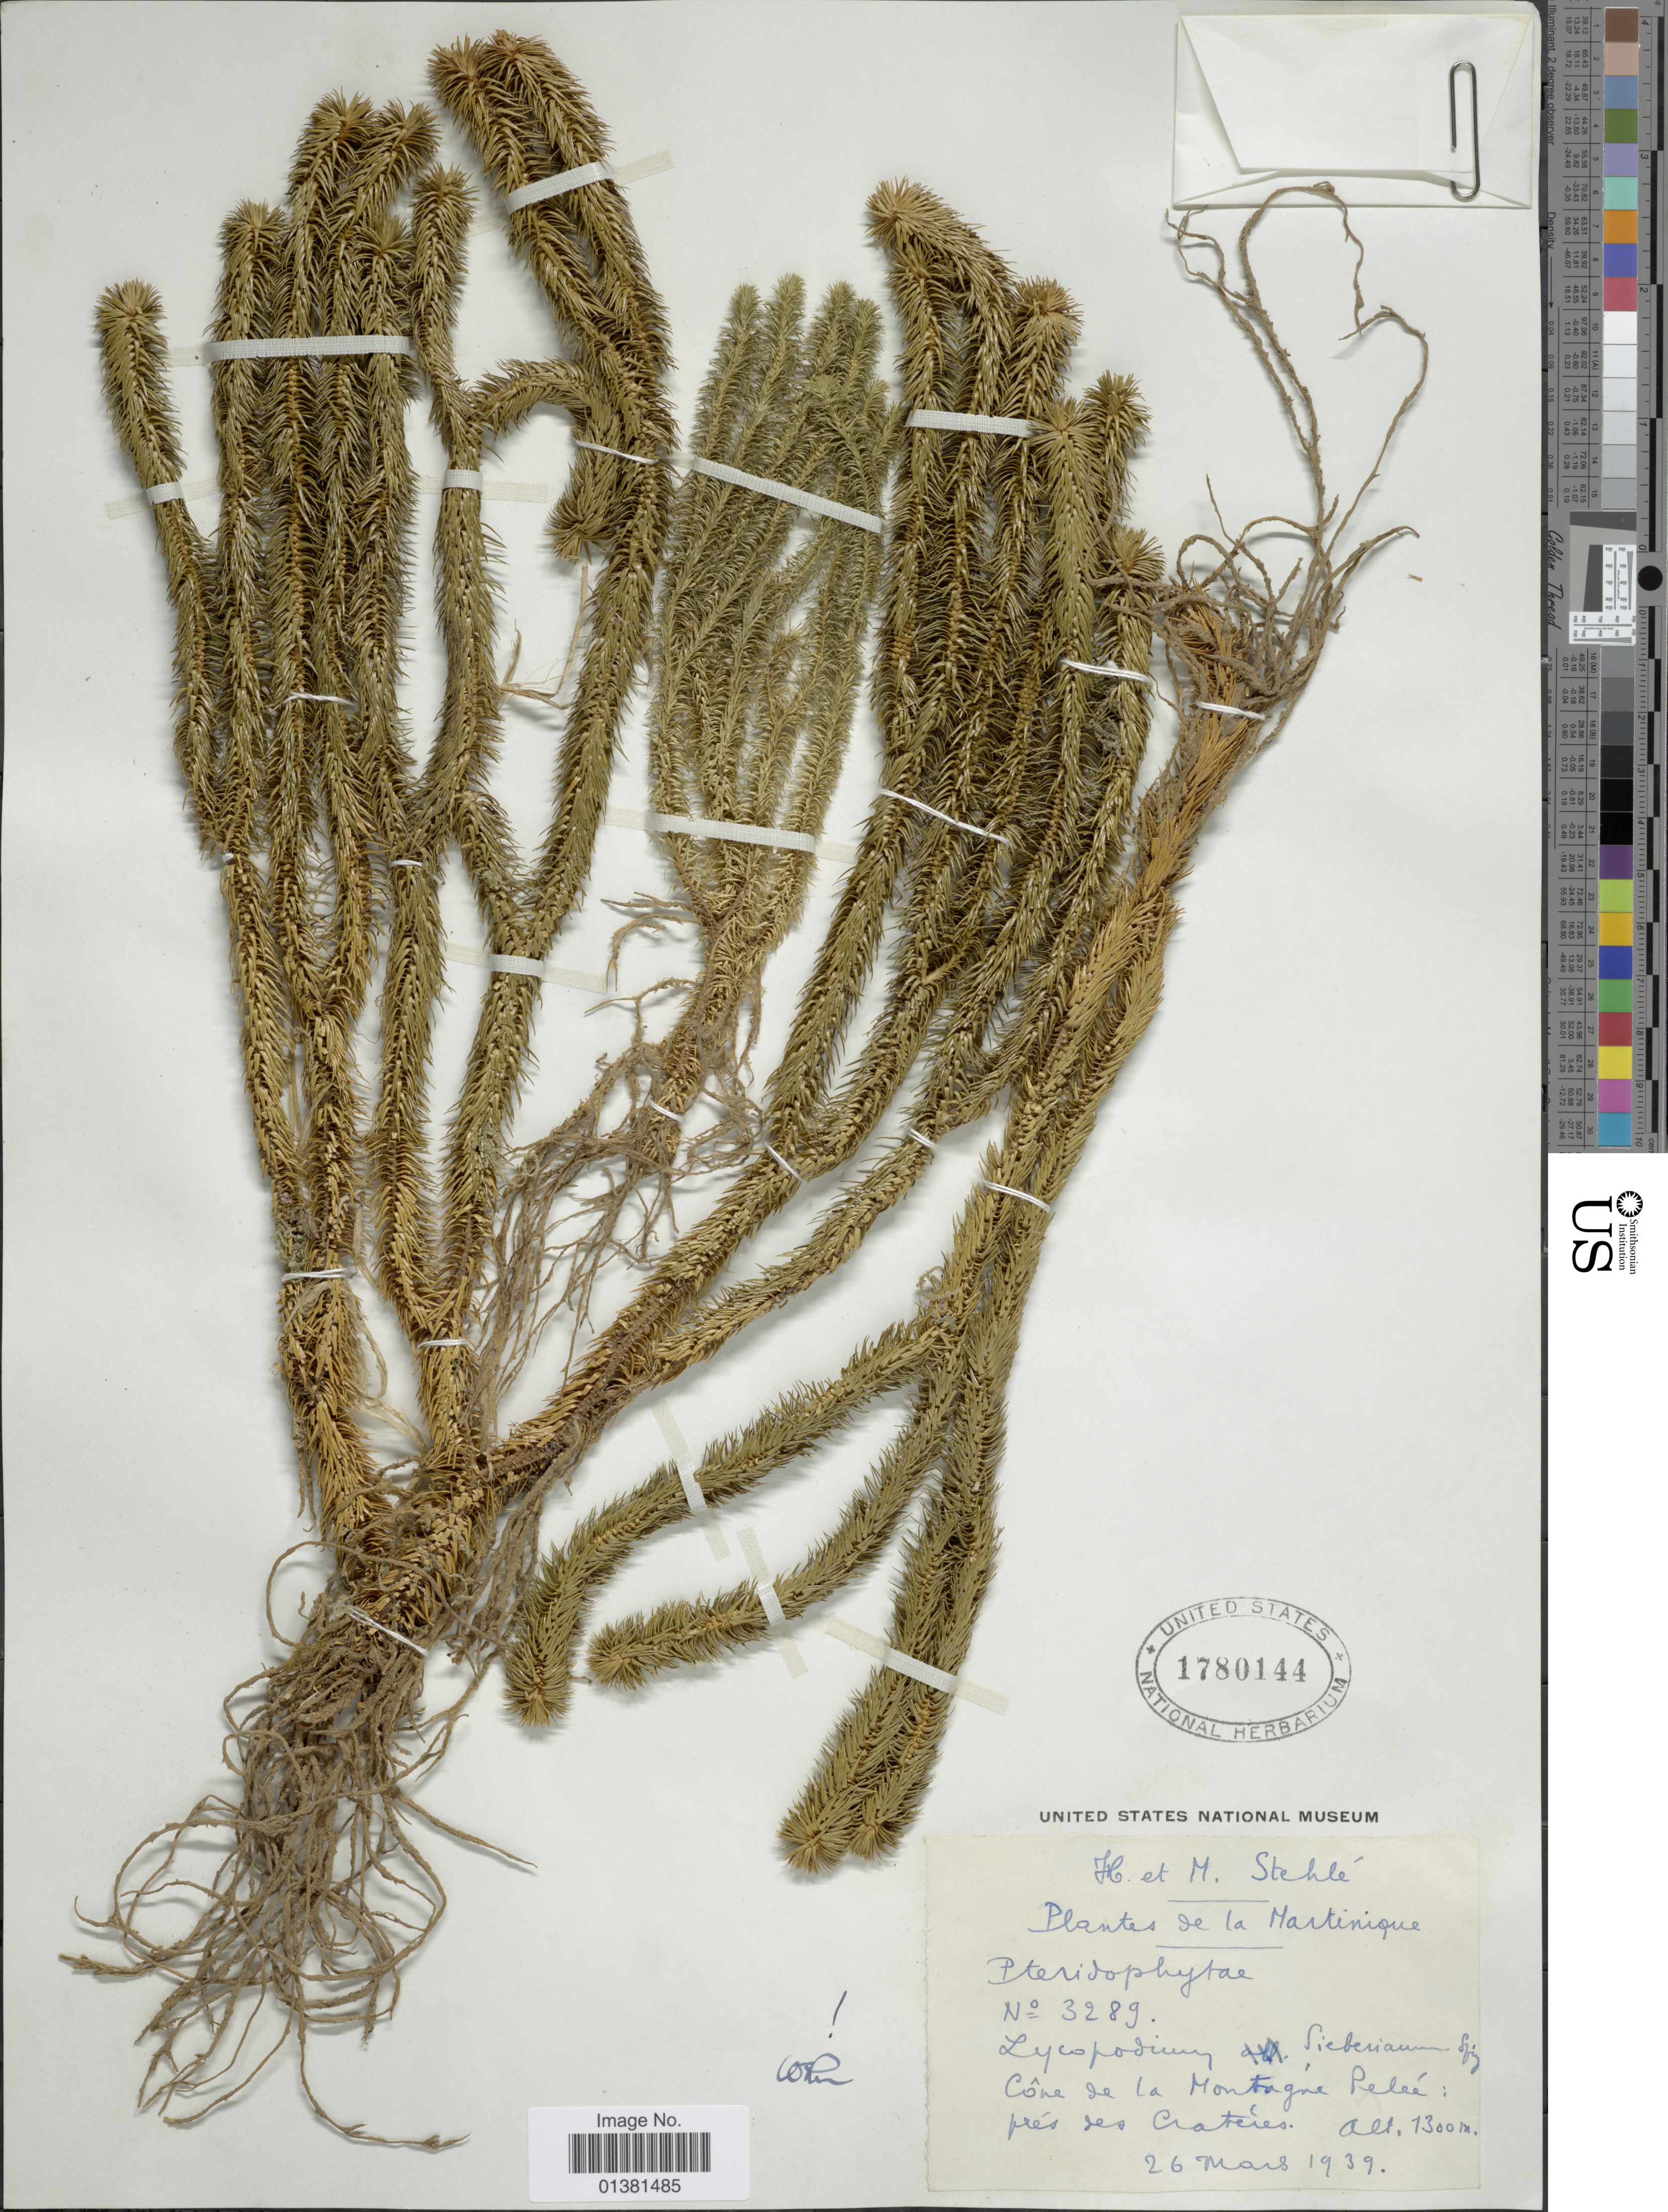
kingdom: Plantae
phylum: Tracheophyta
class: Lycopodiopsida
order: Lycopodiales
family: Lycopodiaceae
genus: Phlegmariurus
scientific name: Phlegmariurus sieberianus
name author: (Spring) B. Øllg.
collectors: H. Stehlé & M. Stehlé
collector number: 3289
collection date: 1939-03-26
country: Martinique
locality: Cône de la Montagné Pelée prés des Craterés.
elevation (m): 1300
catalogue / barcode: US 1780144